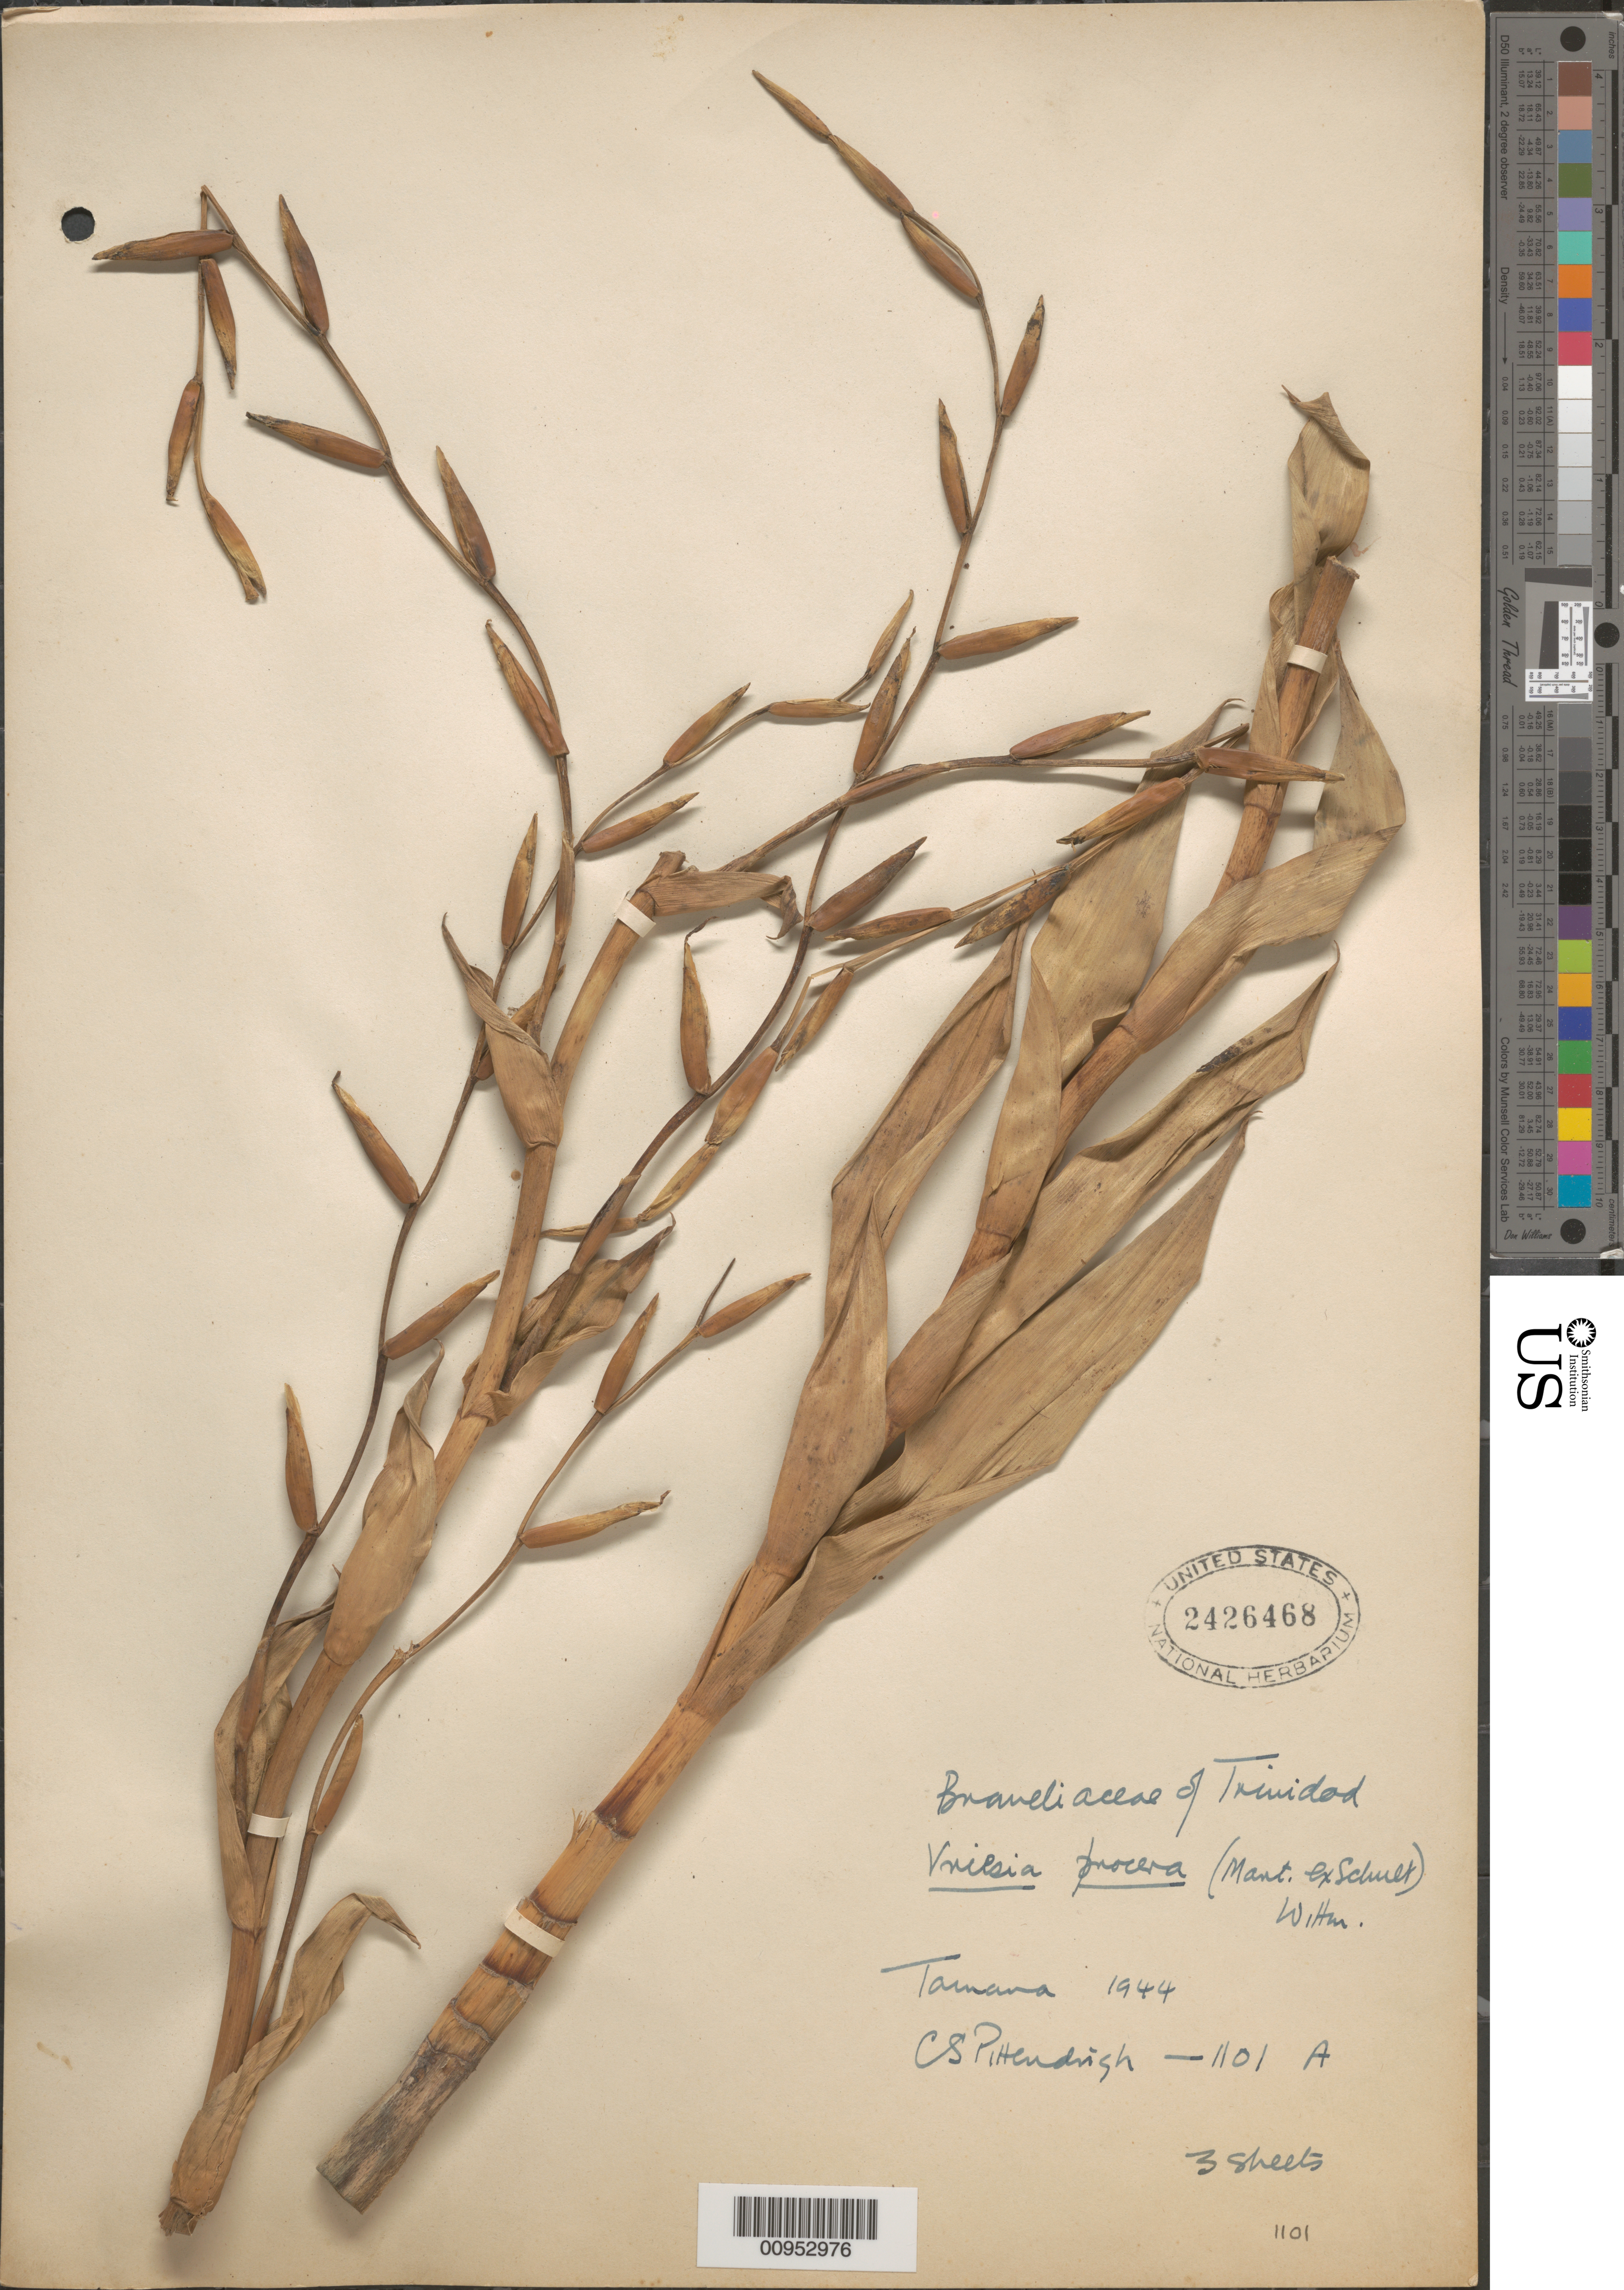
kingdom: Plantae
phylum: Tracheophyta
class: Liliopsida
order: Poales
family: Bromeliaceae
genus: Vriesea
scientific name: Vriesea procera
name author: (Mart. ex Schult. & Schult. f.) Wittm.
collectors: C. S. Pittendrigh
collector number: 1101A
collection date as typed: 1944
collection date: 1944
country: Trinidad and Tobago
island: Trinidad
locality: Tamana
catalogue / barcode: US 2426468